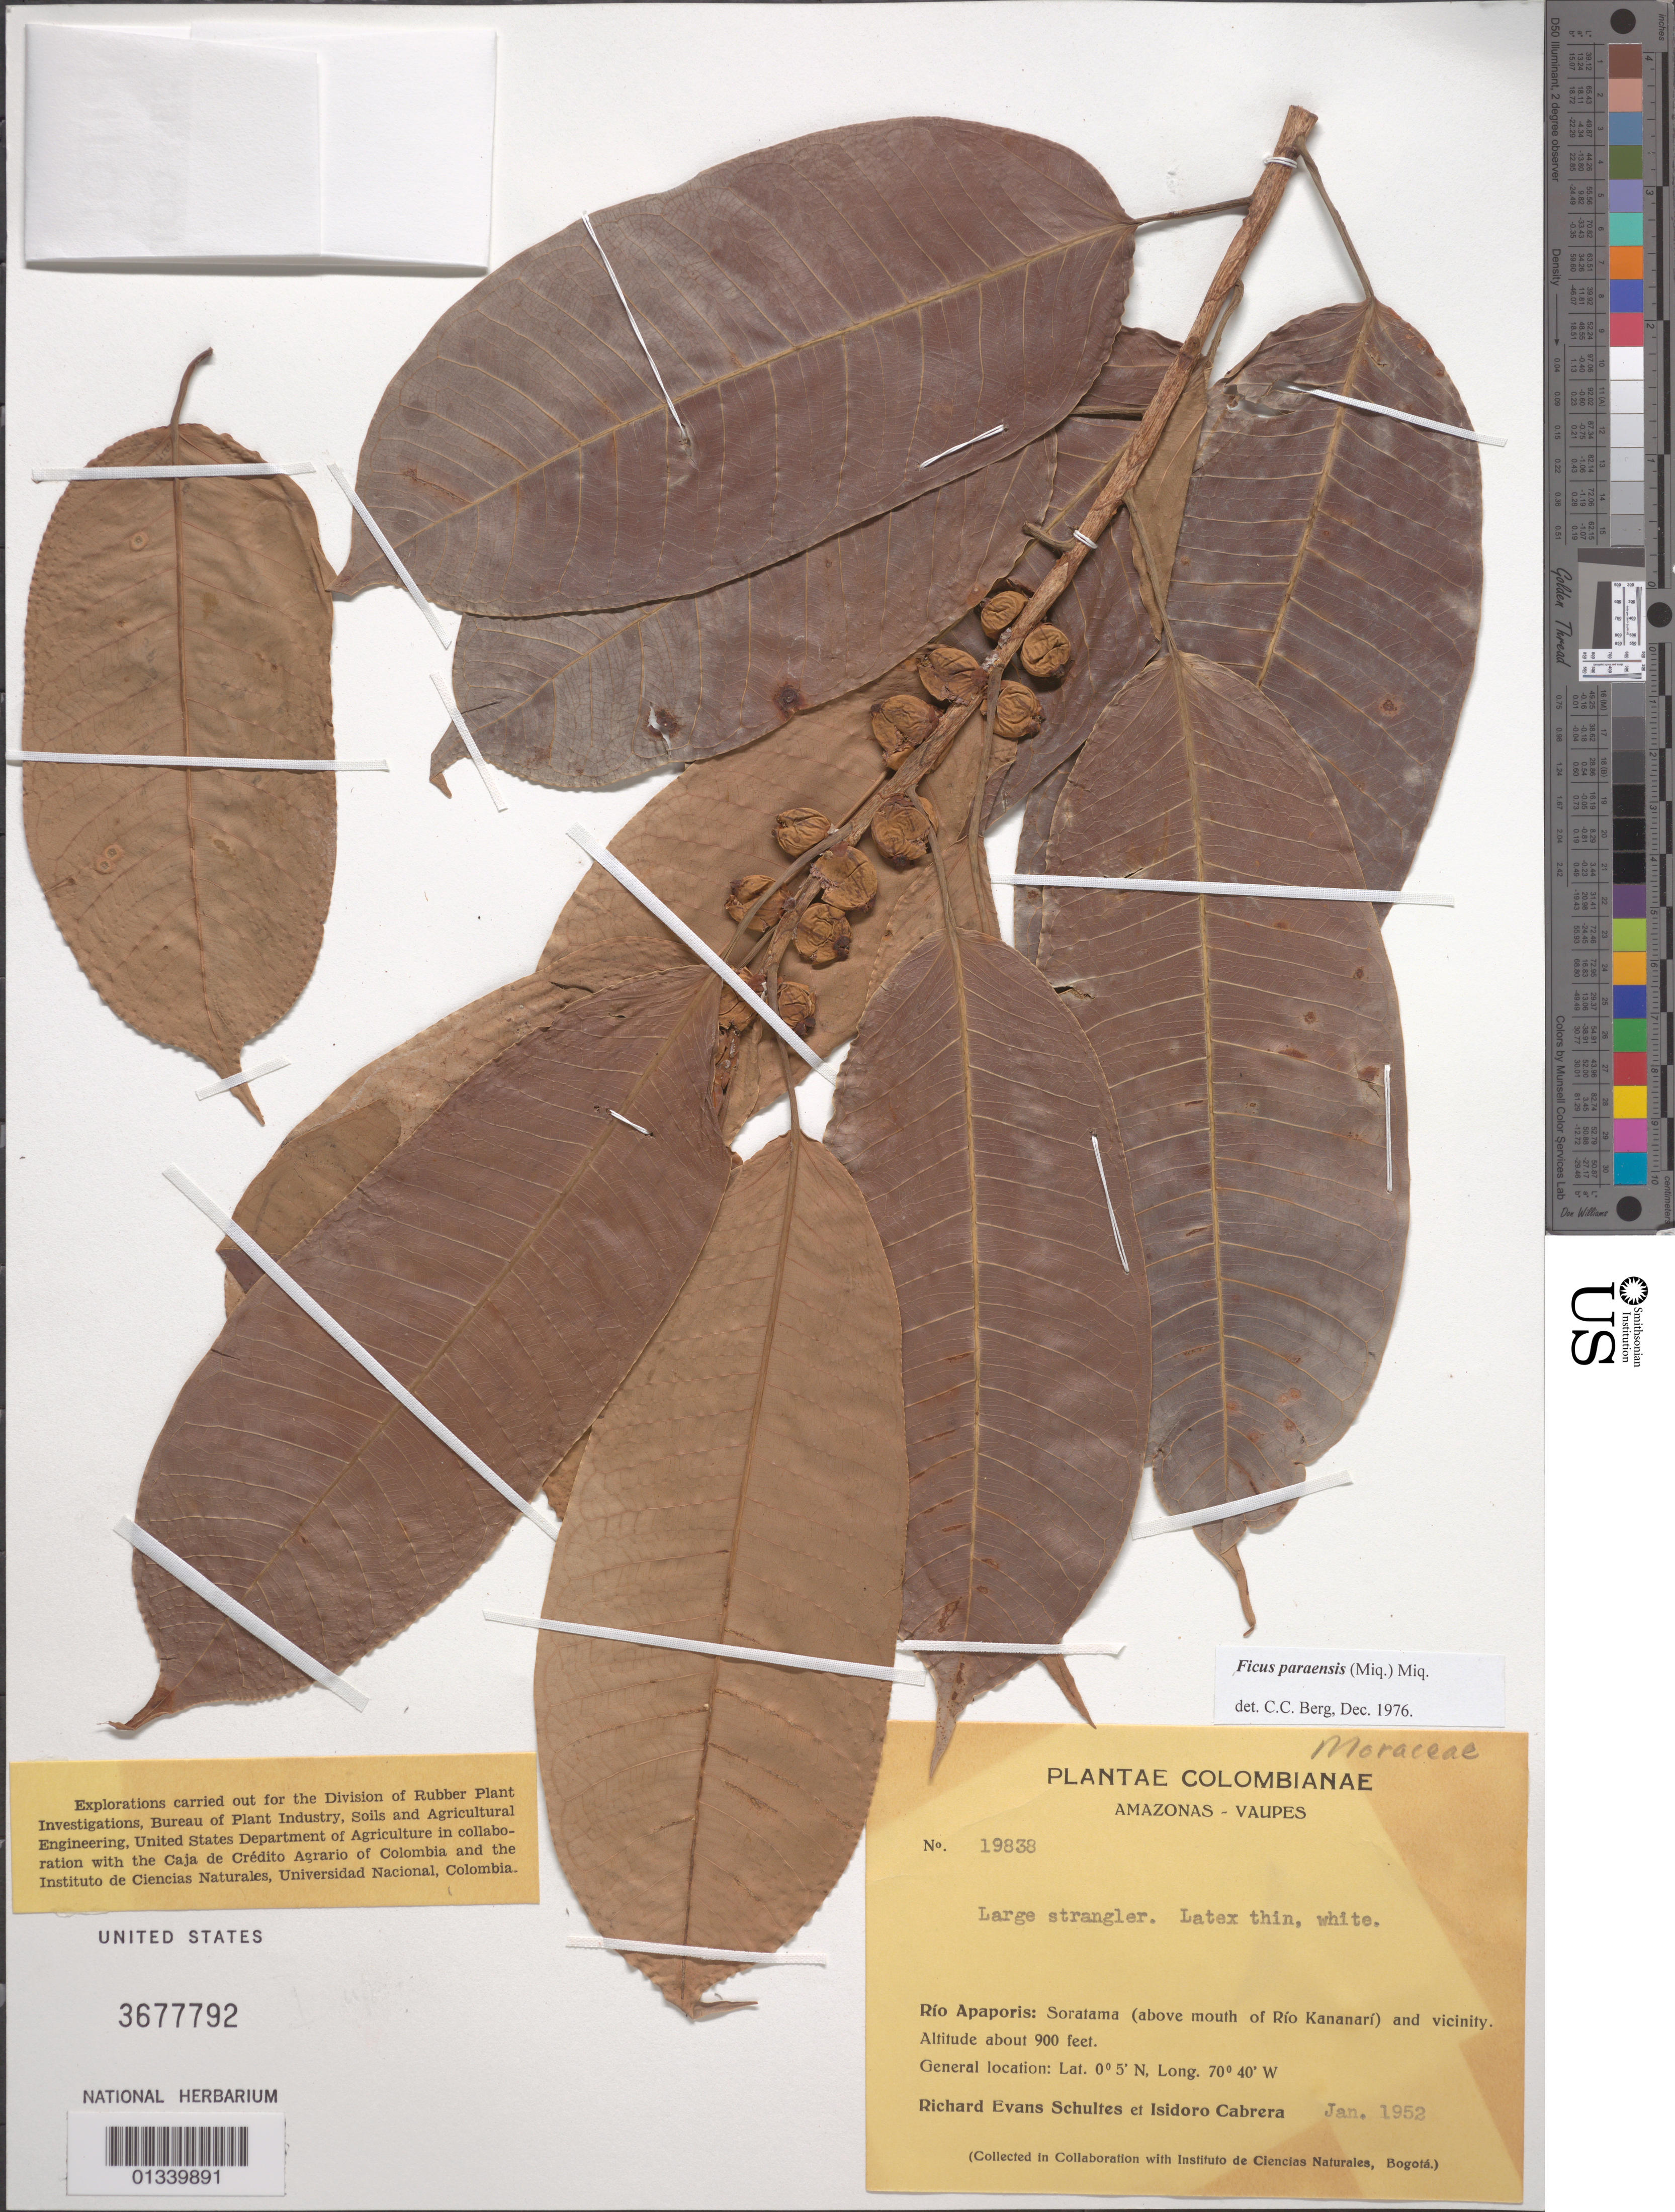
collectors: R. E. Schultes & I. Cabrera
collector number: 19838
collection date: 1952-01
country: Colombia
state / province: Amazonas / Vaupés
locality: Rio Apaporis: Soratama (above mouth of Rio Kananari) and vicinity.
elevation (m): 274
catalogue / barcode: US 3677792